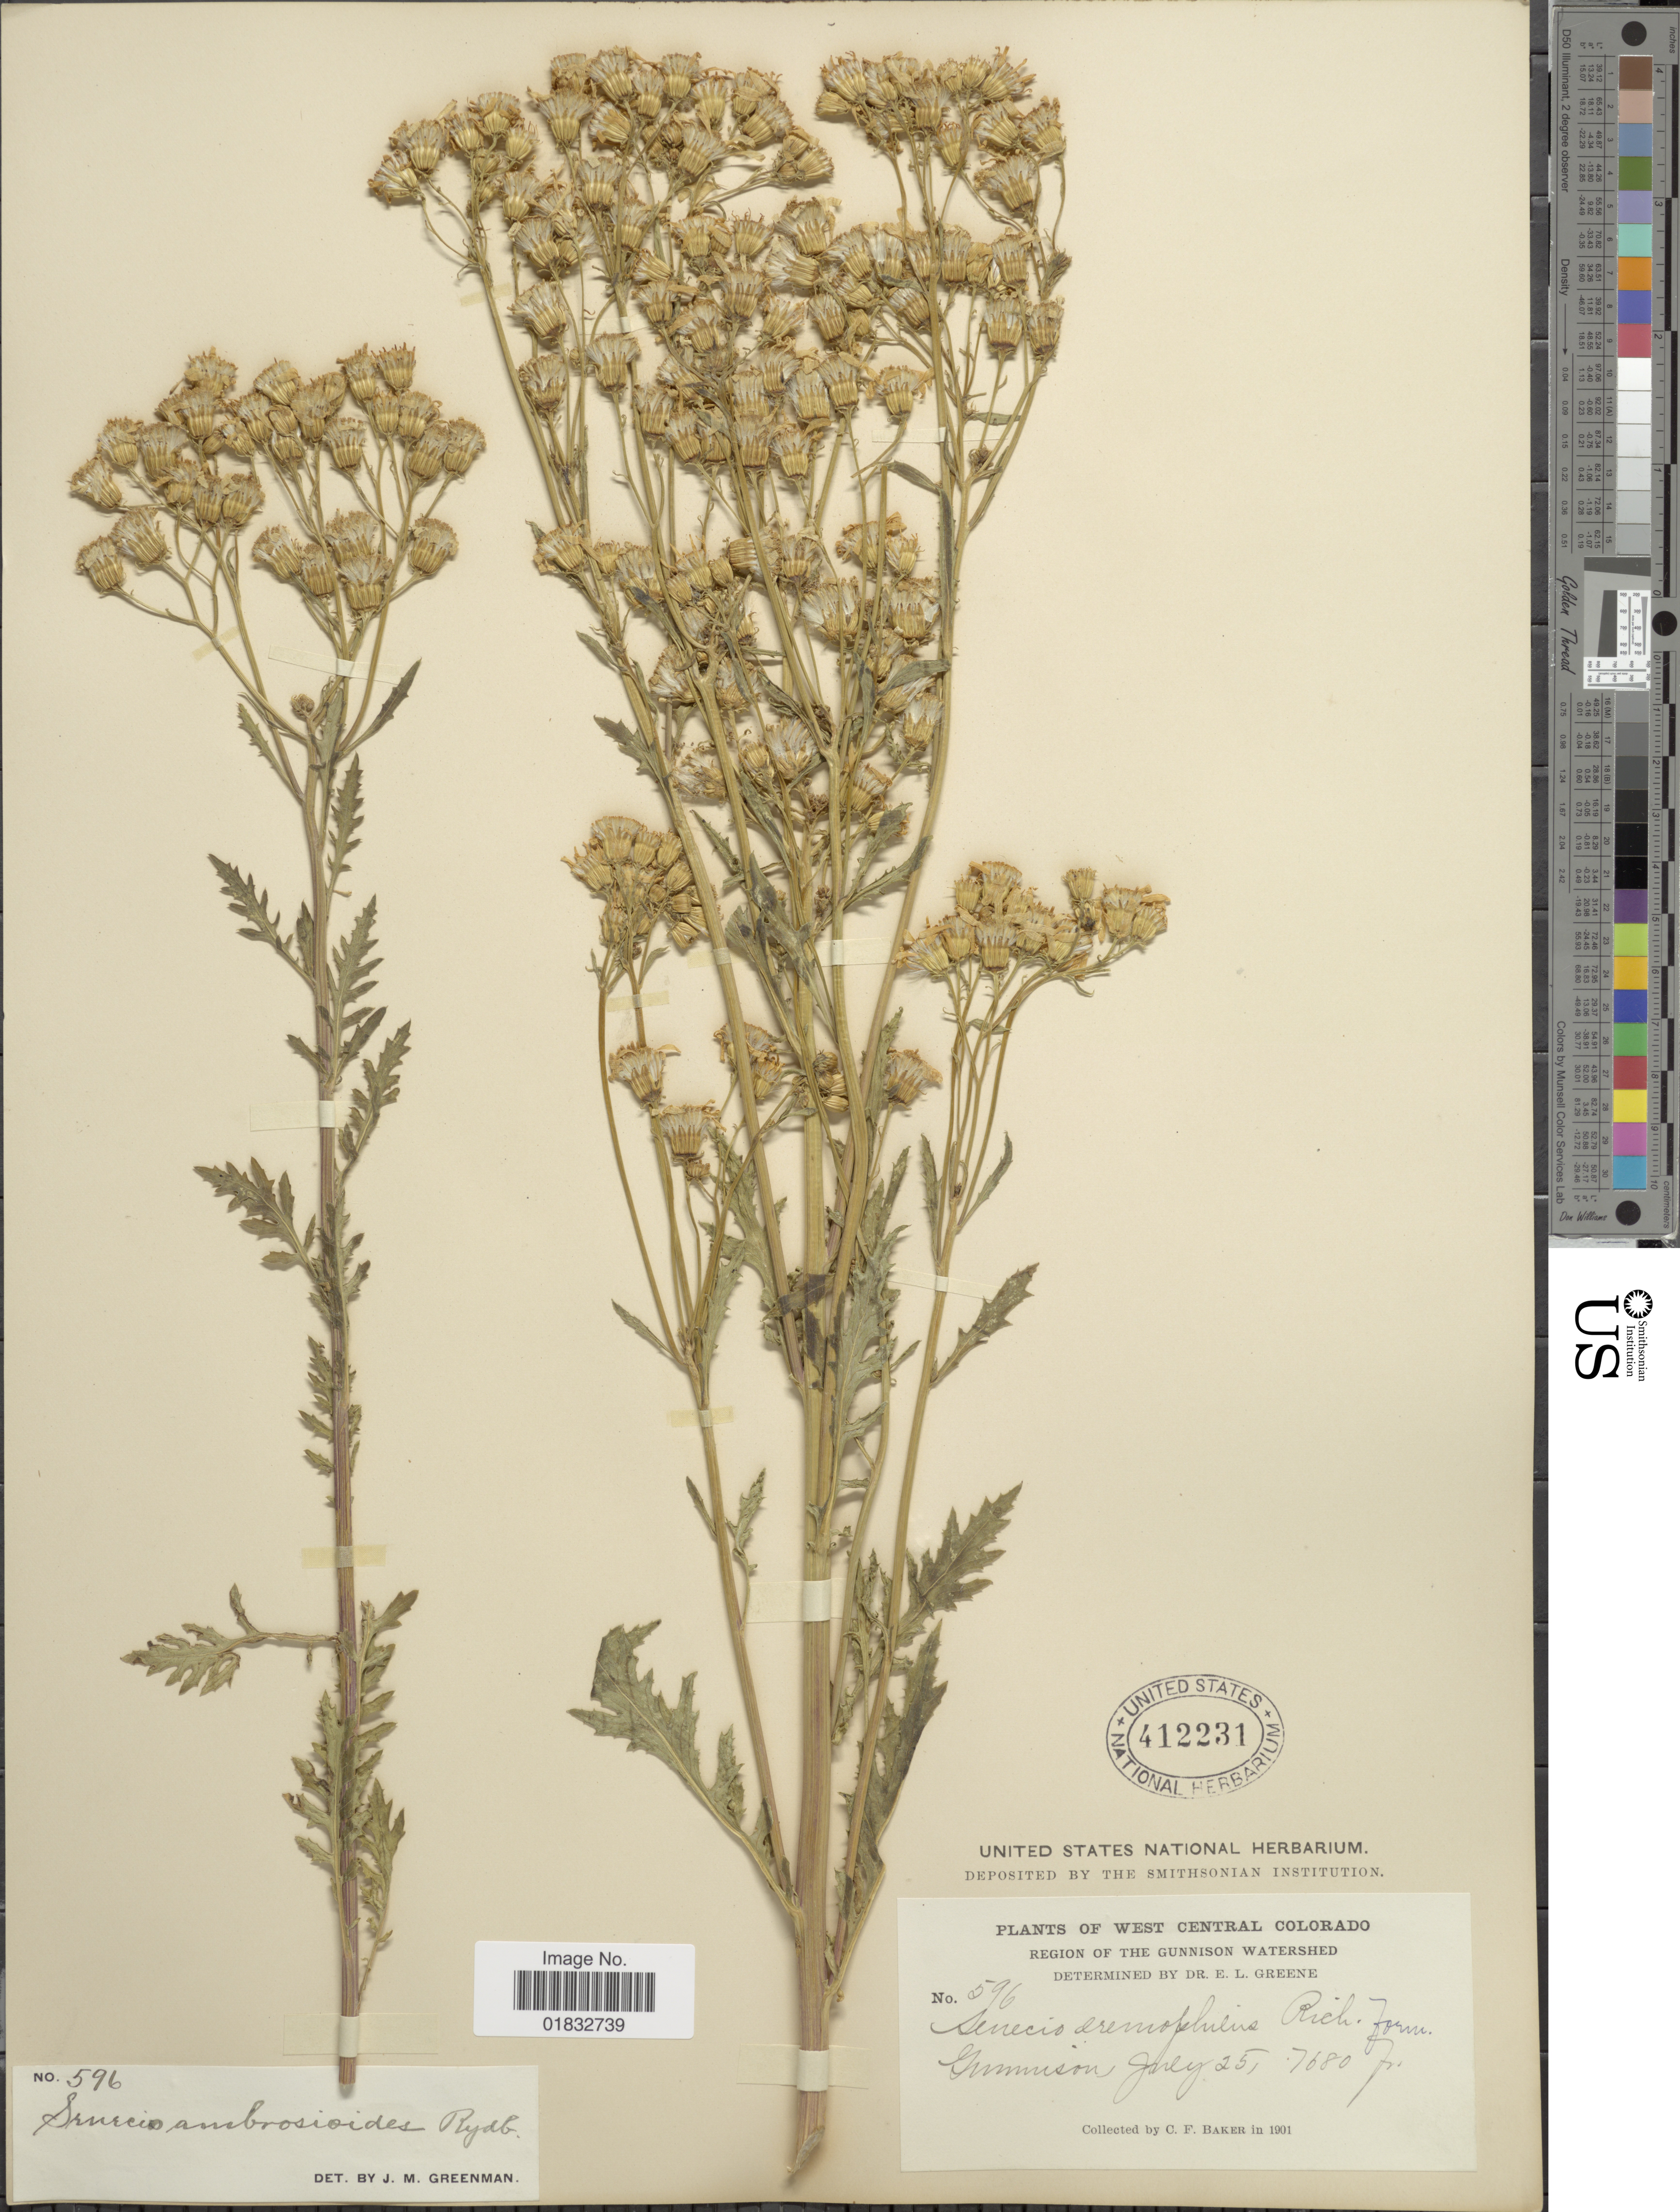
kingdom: Plantae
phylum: Tracheophyta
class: Magnoliopsida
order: Asterales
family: Asteraceae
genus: Senecio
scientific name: Senecio eremophilus var. kingii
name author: (Rydb.) Greenm.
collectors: C. F. Baker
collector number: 596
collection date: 1901-07-25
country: United States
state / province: Colorado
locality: West Central Colorado, Region of The Gunnison Watershed, Gunnison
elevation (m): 2341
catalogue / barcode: US 412231